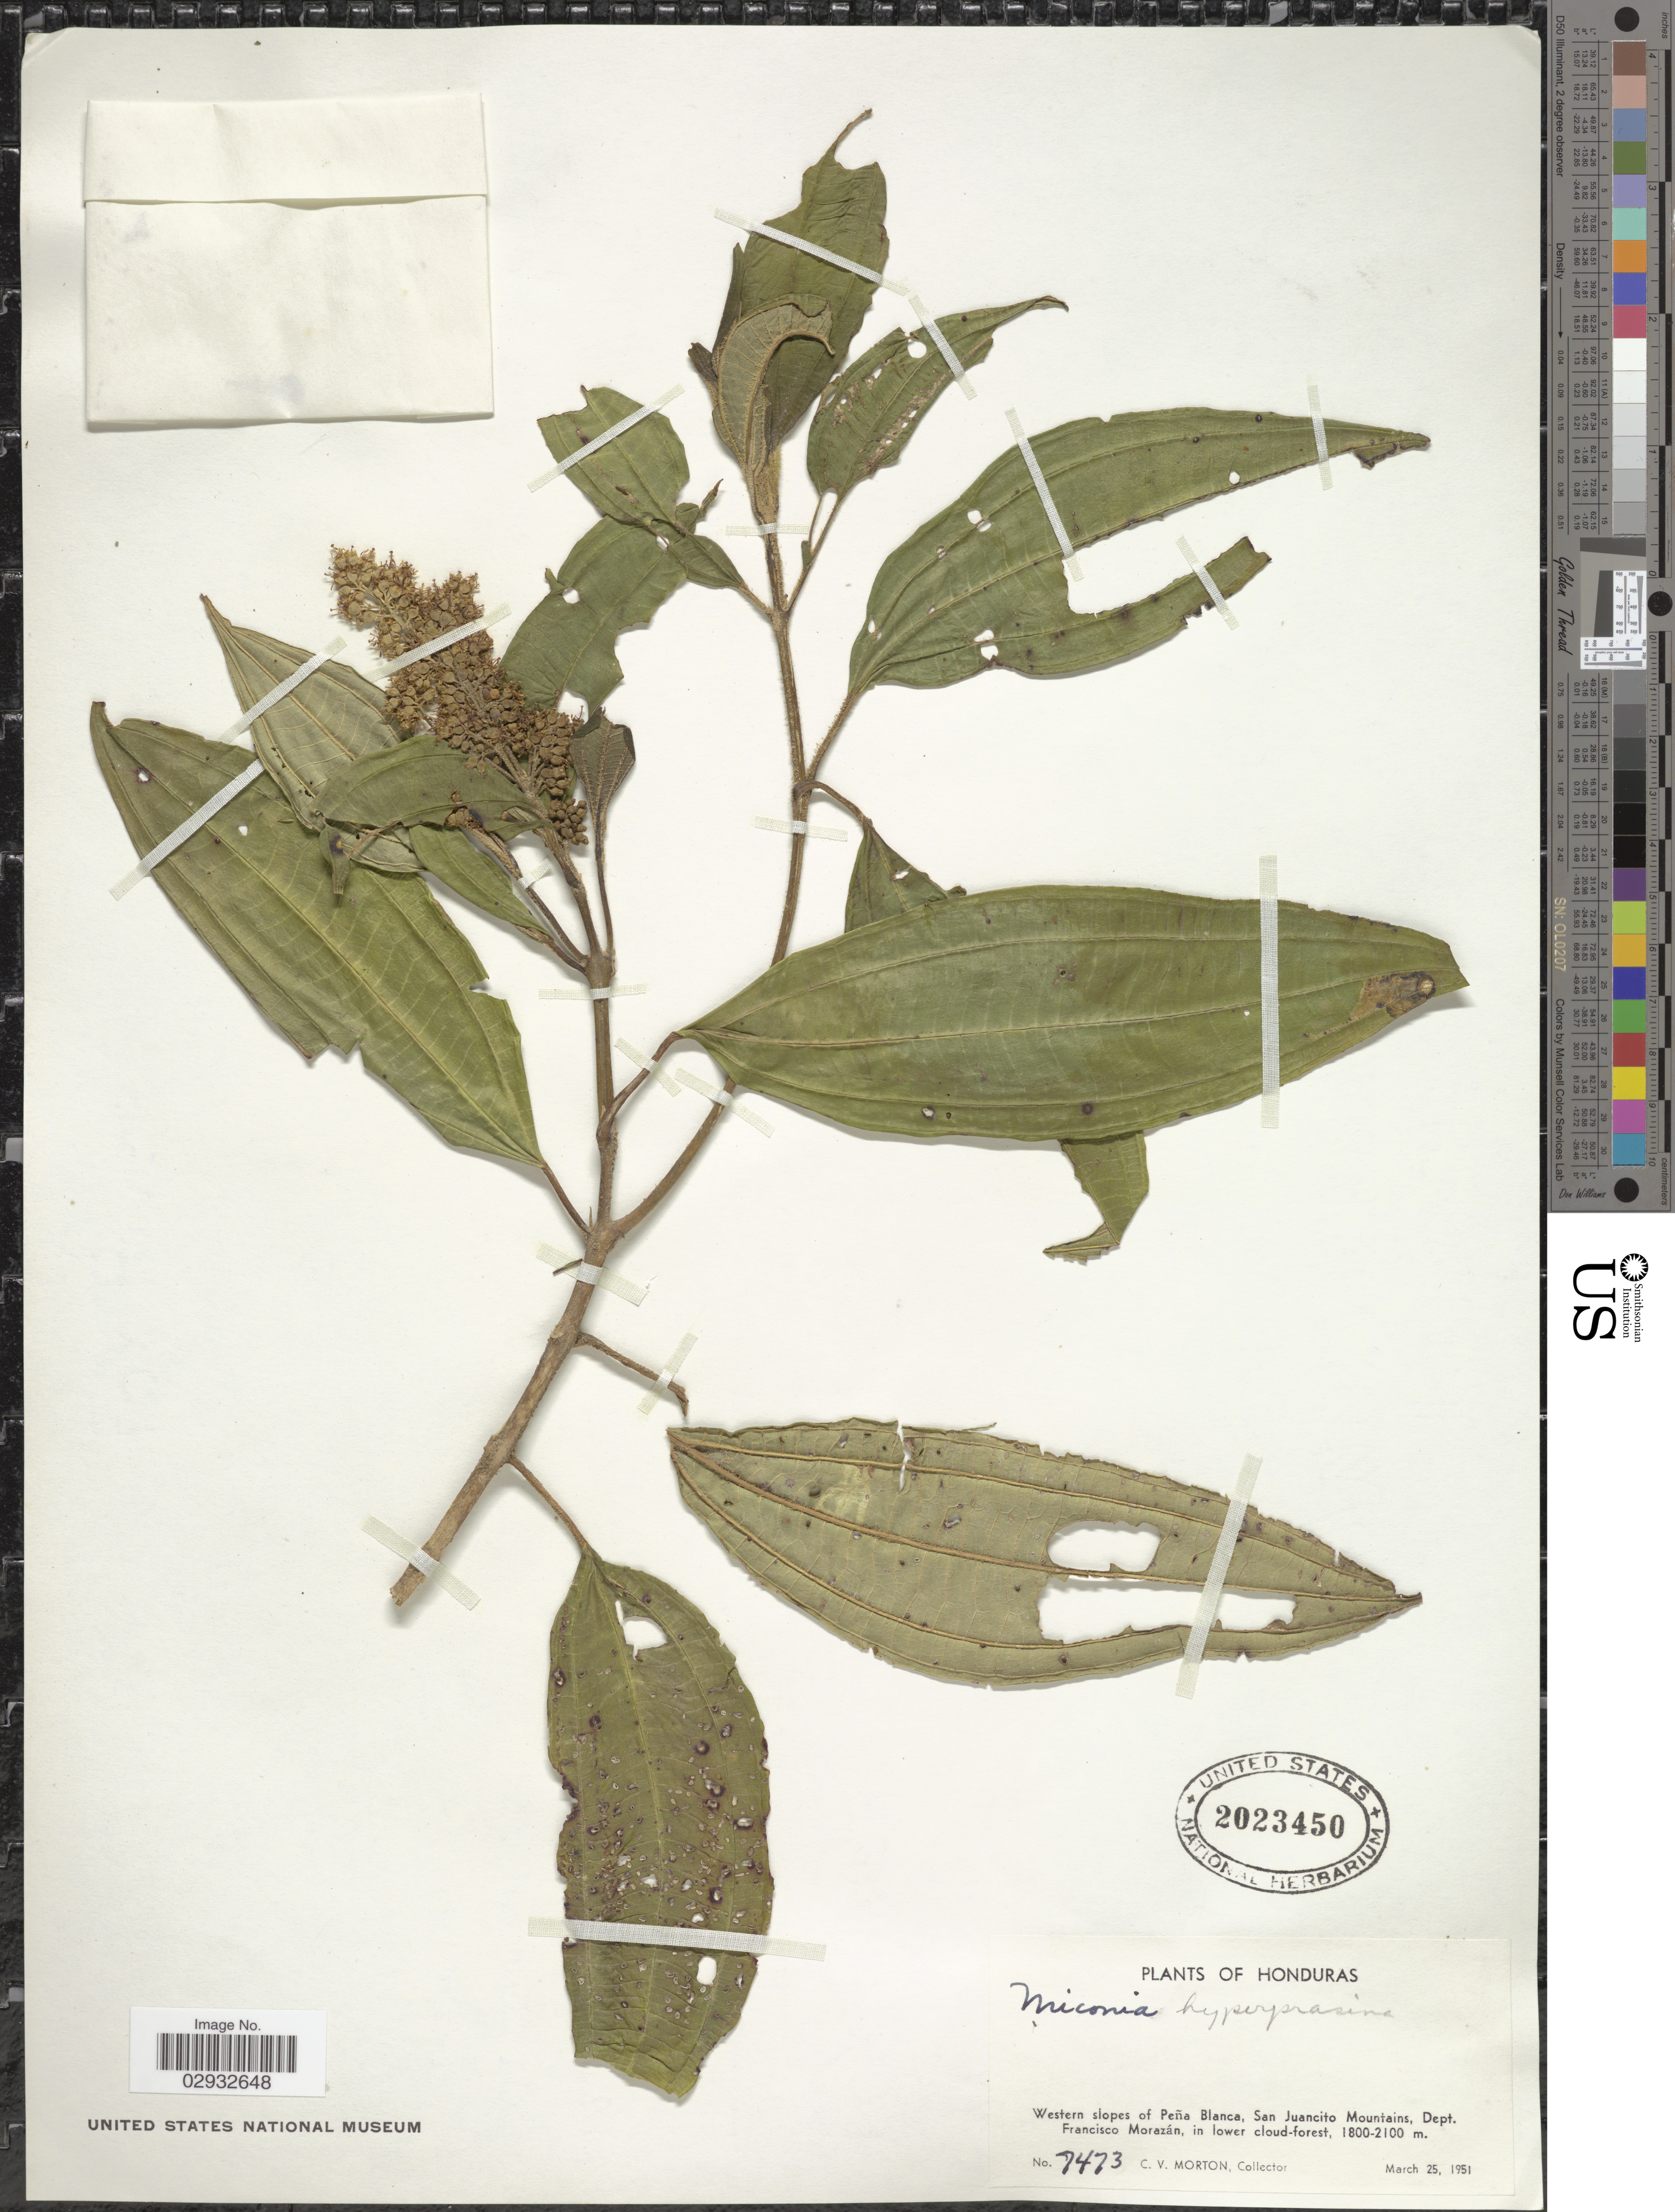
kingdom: Plantae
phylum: Tracheophyta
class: Magnoliopsida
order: Myrtales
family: Melastomataceae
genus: Miconia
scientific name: Miconia glaberrima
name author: (Schltdl.) Naudin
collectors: C. V. Morton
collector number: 7473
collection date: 1951-03-25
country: Honduras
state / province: Fco. Morazán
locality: Western slopes of Peña Blanca, San Juancito Mountains, Dept. Francisco Morazán.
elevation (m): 1800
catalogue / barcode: US 2023450